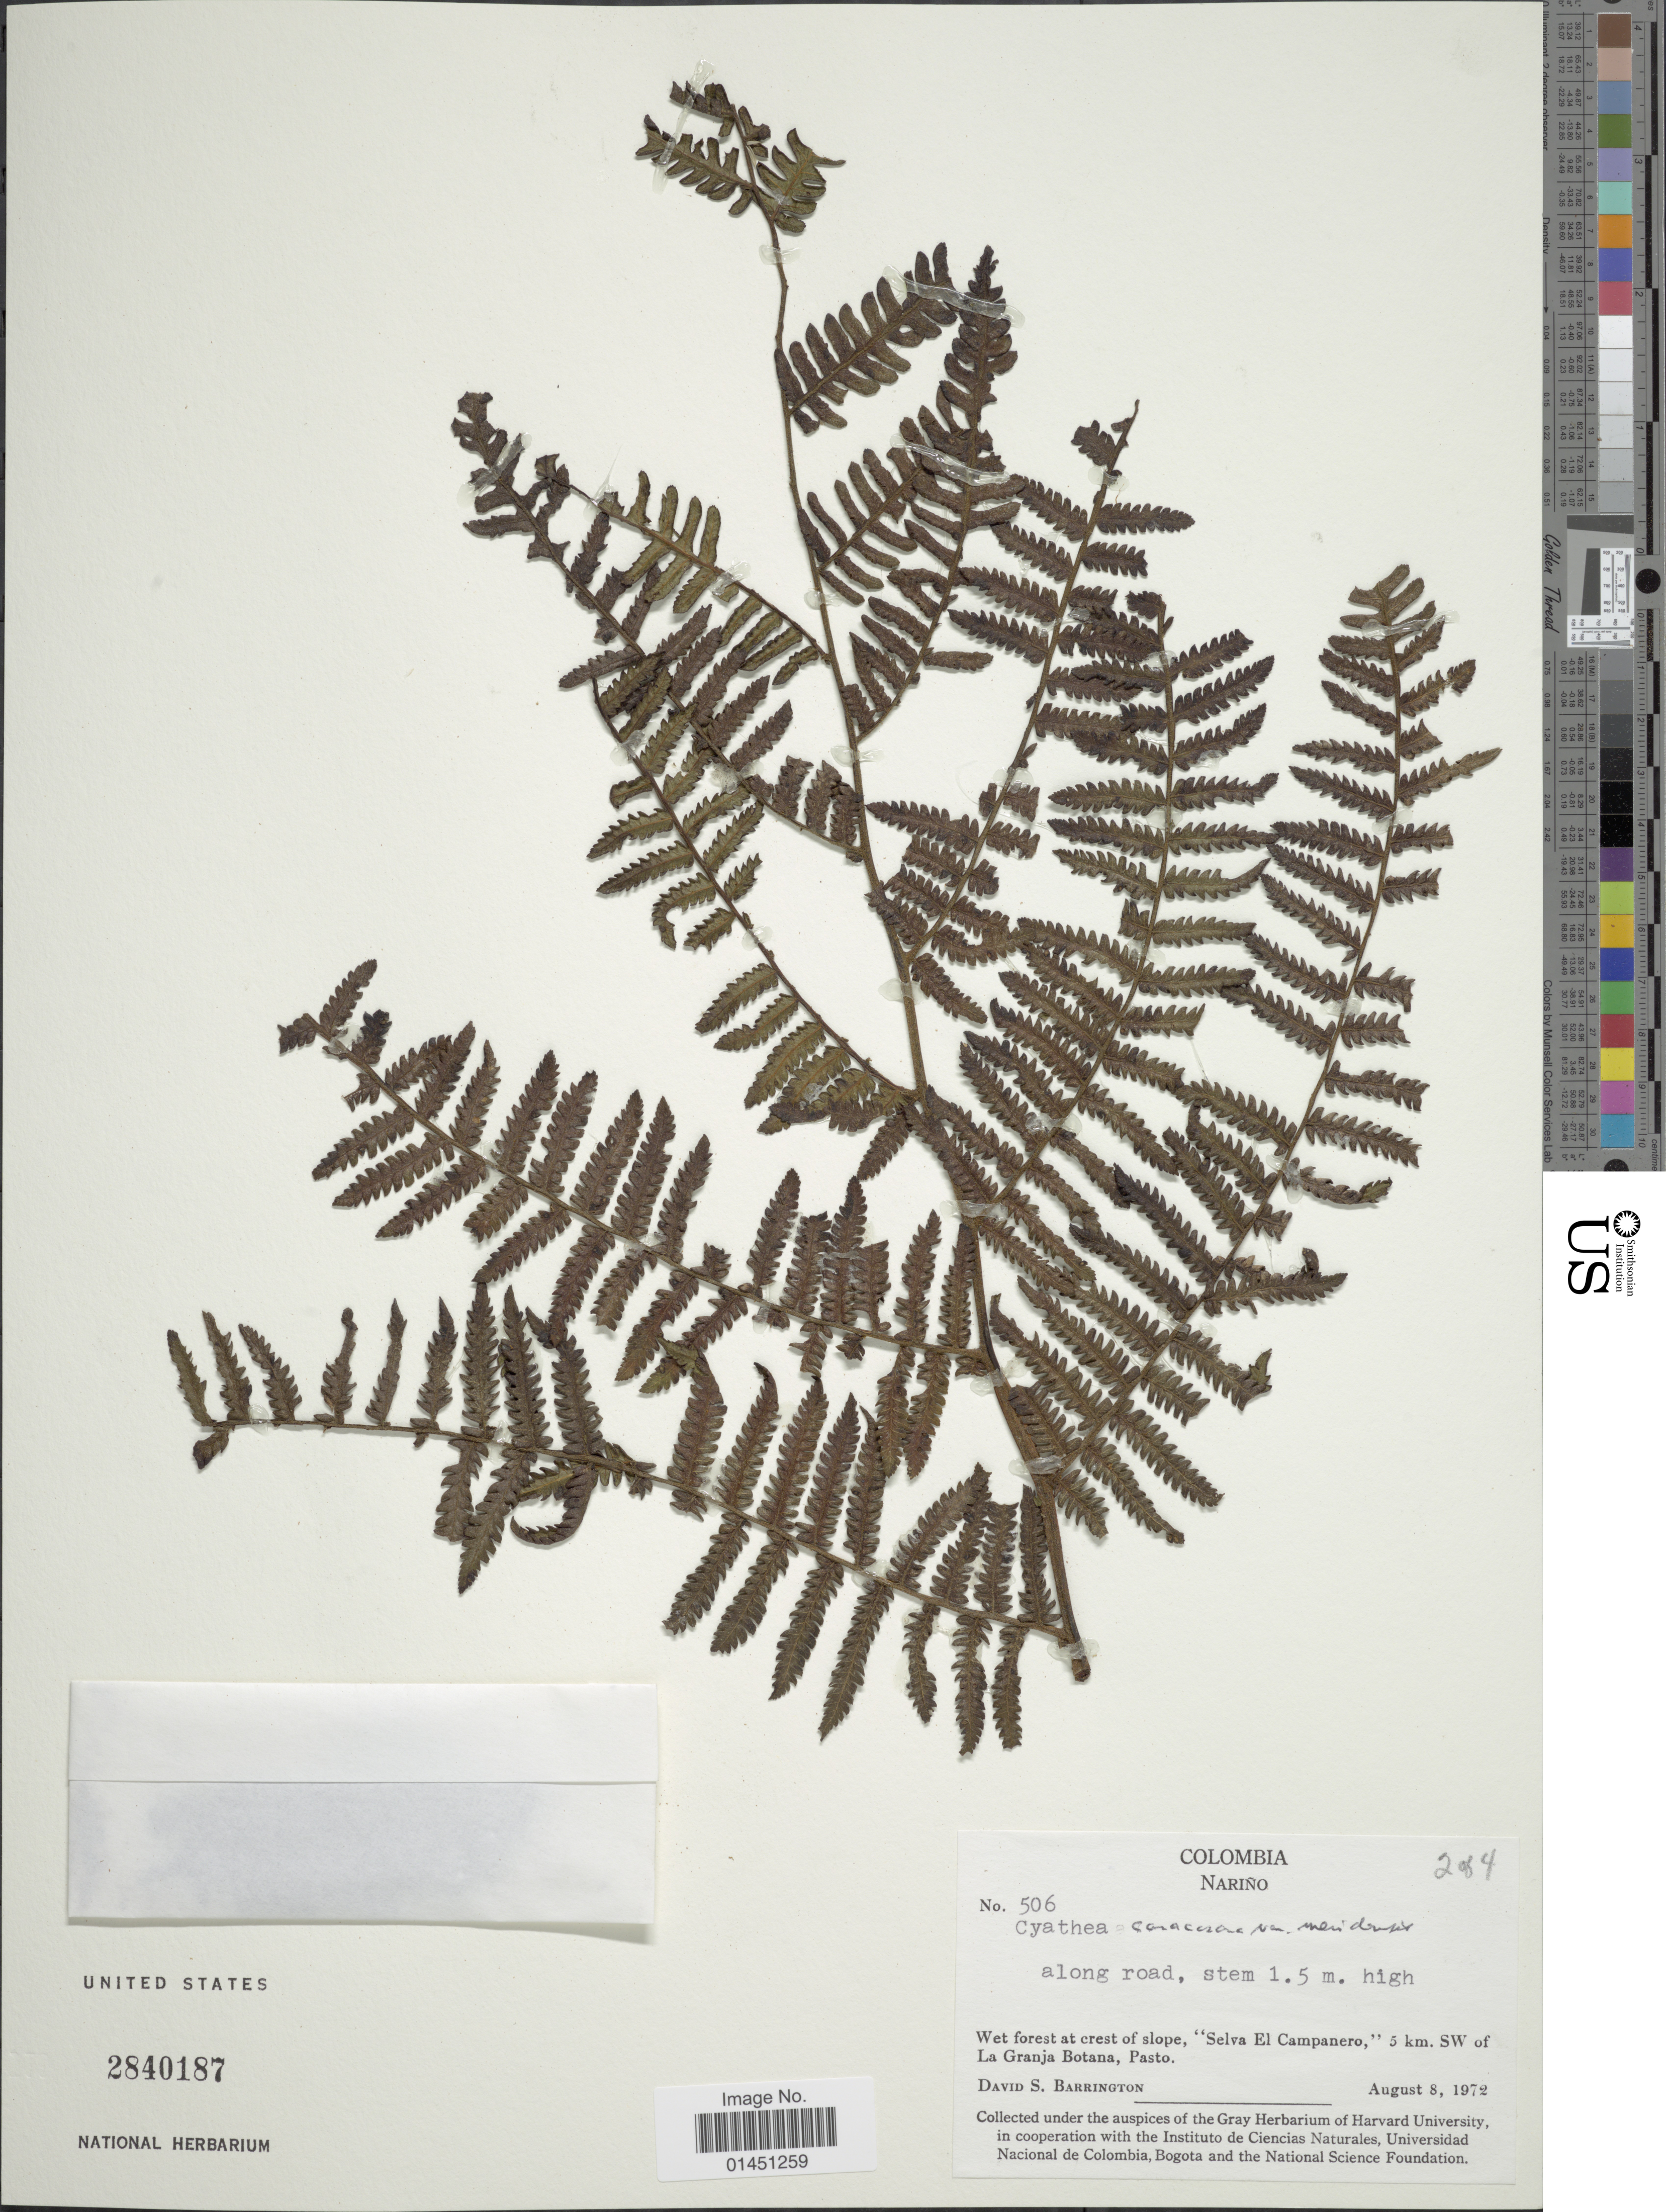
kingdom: Plantae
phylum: Tracheophyta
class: Polypodiopsida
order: Cyatheales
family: Cyatheaceae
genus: Cyathea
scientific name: Cyathea caracasana var. meridensis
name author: (H. Karst.) R.M. Tryon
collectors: D. S. Barrington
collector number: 506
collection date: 1972-08-08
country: Colombia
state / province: Nariño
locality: Wet forest at crest of slope, "Selva El Campanero", 5 km. SW of La Granja Botana, Pasto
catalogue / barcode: US 2840187